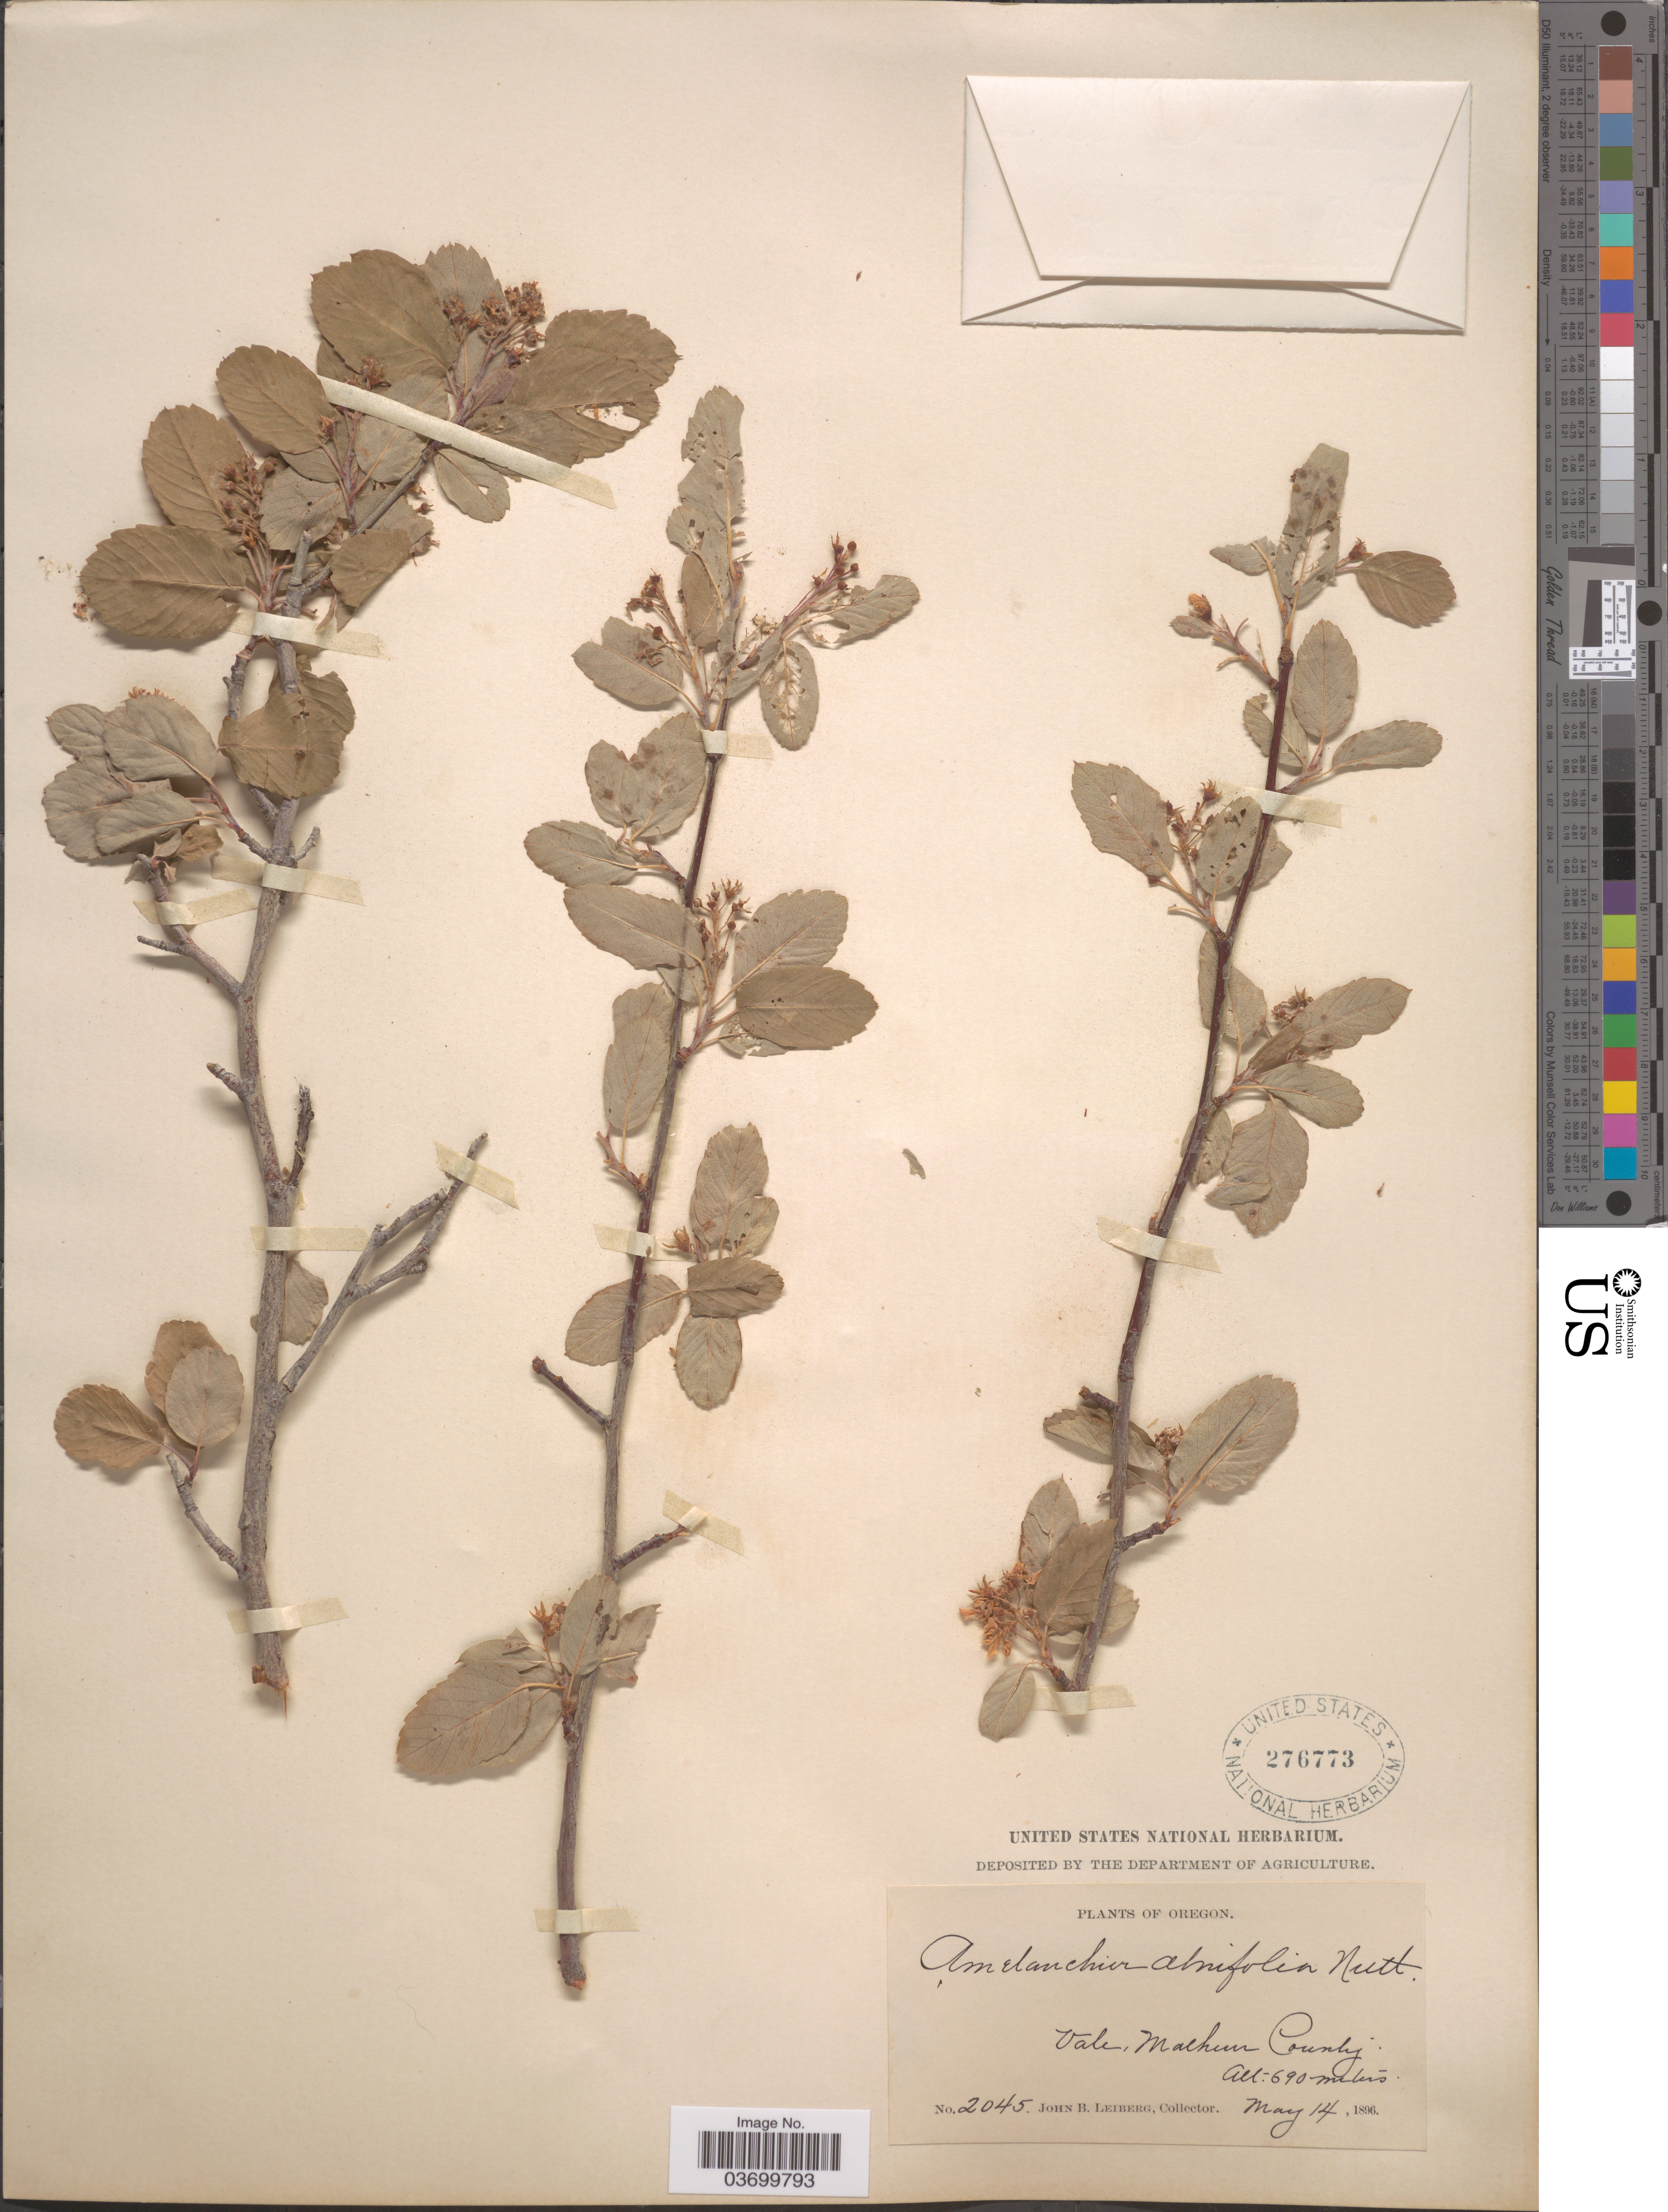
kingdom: Plantae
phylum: Tracheophyta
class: Magnoliopsida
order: Rosales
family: Rosaceae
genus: Amelanchier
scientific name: Amelanchier alnifolia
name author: (Nutt.) Nutt. ex M. Roem.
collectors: J. B. Leiberg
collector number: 2045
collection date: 1896-05-14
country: United States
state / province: Oregon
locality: Vale, Malheur County.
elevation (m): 690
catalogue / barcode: US 276773